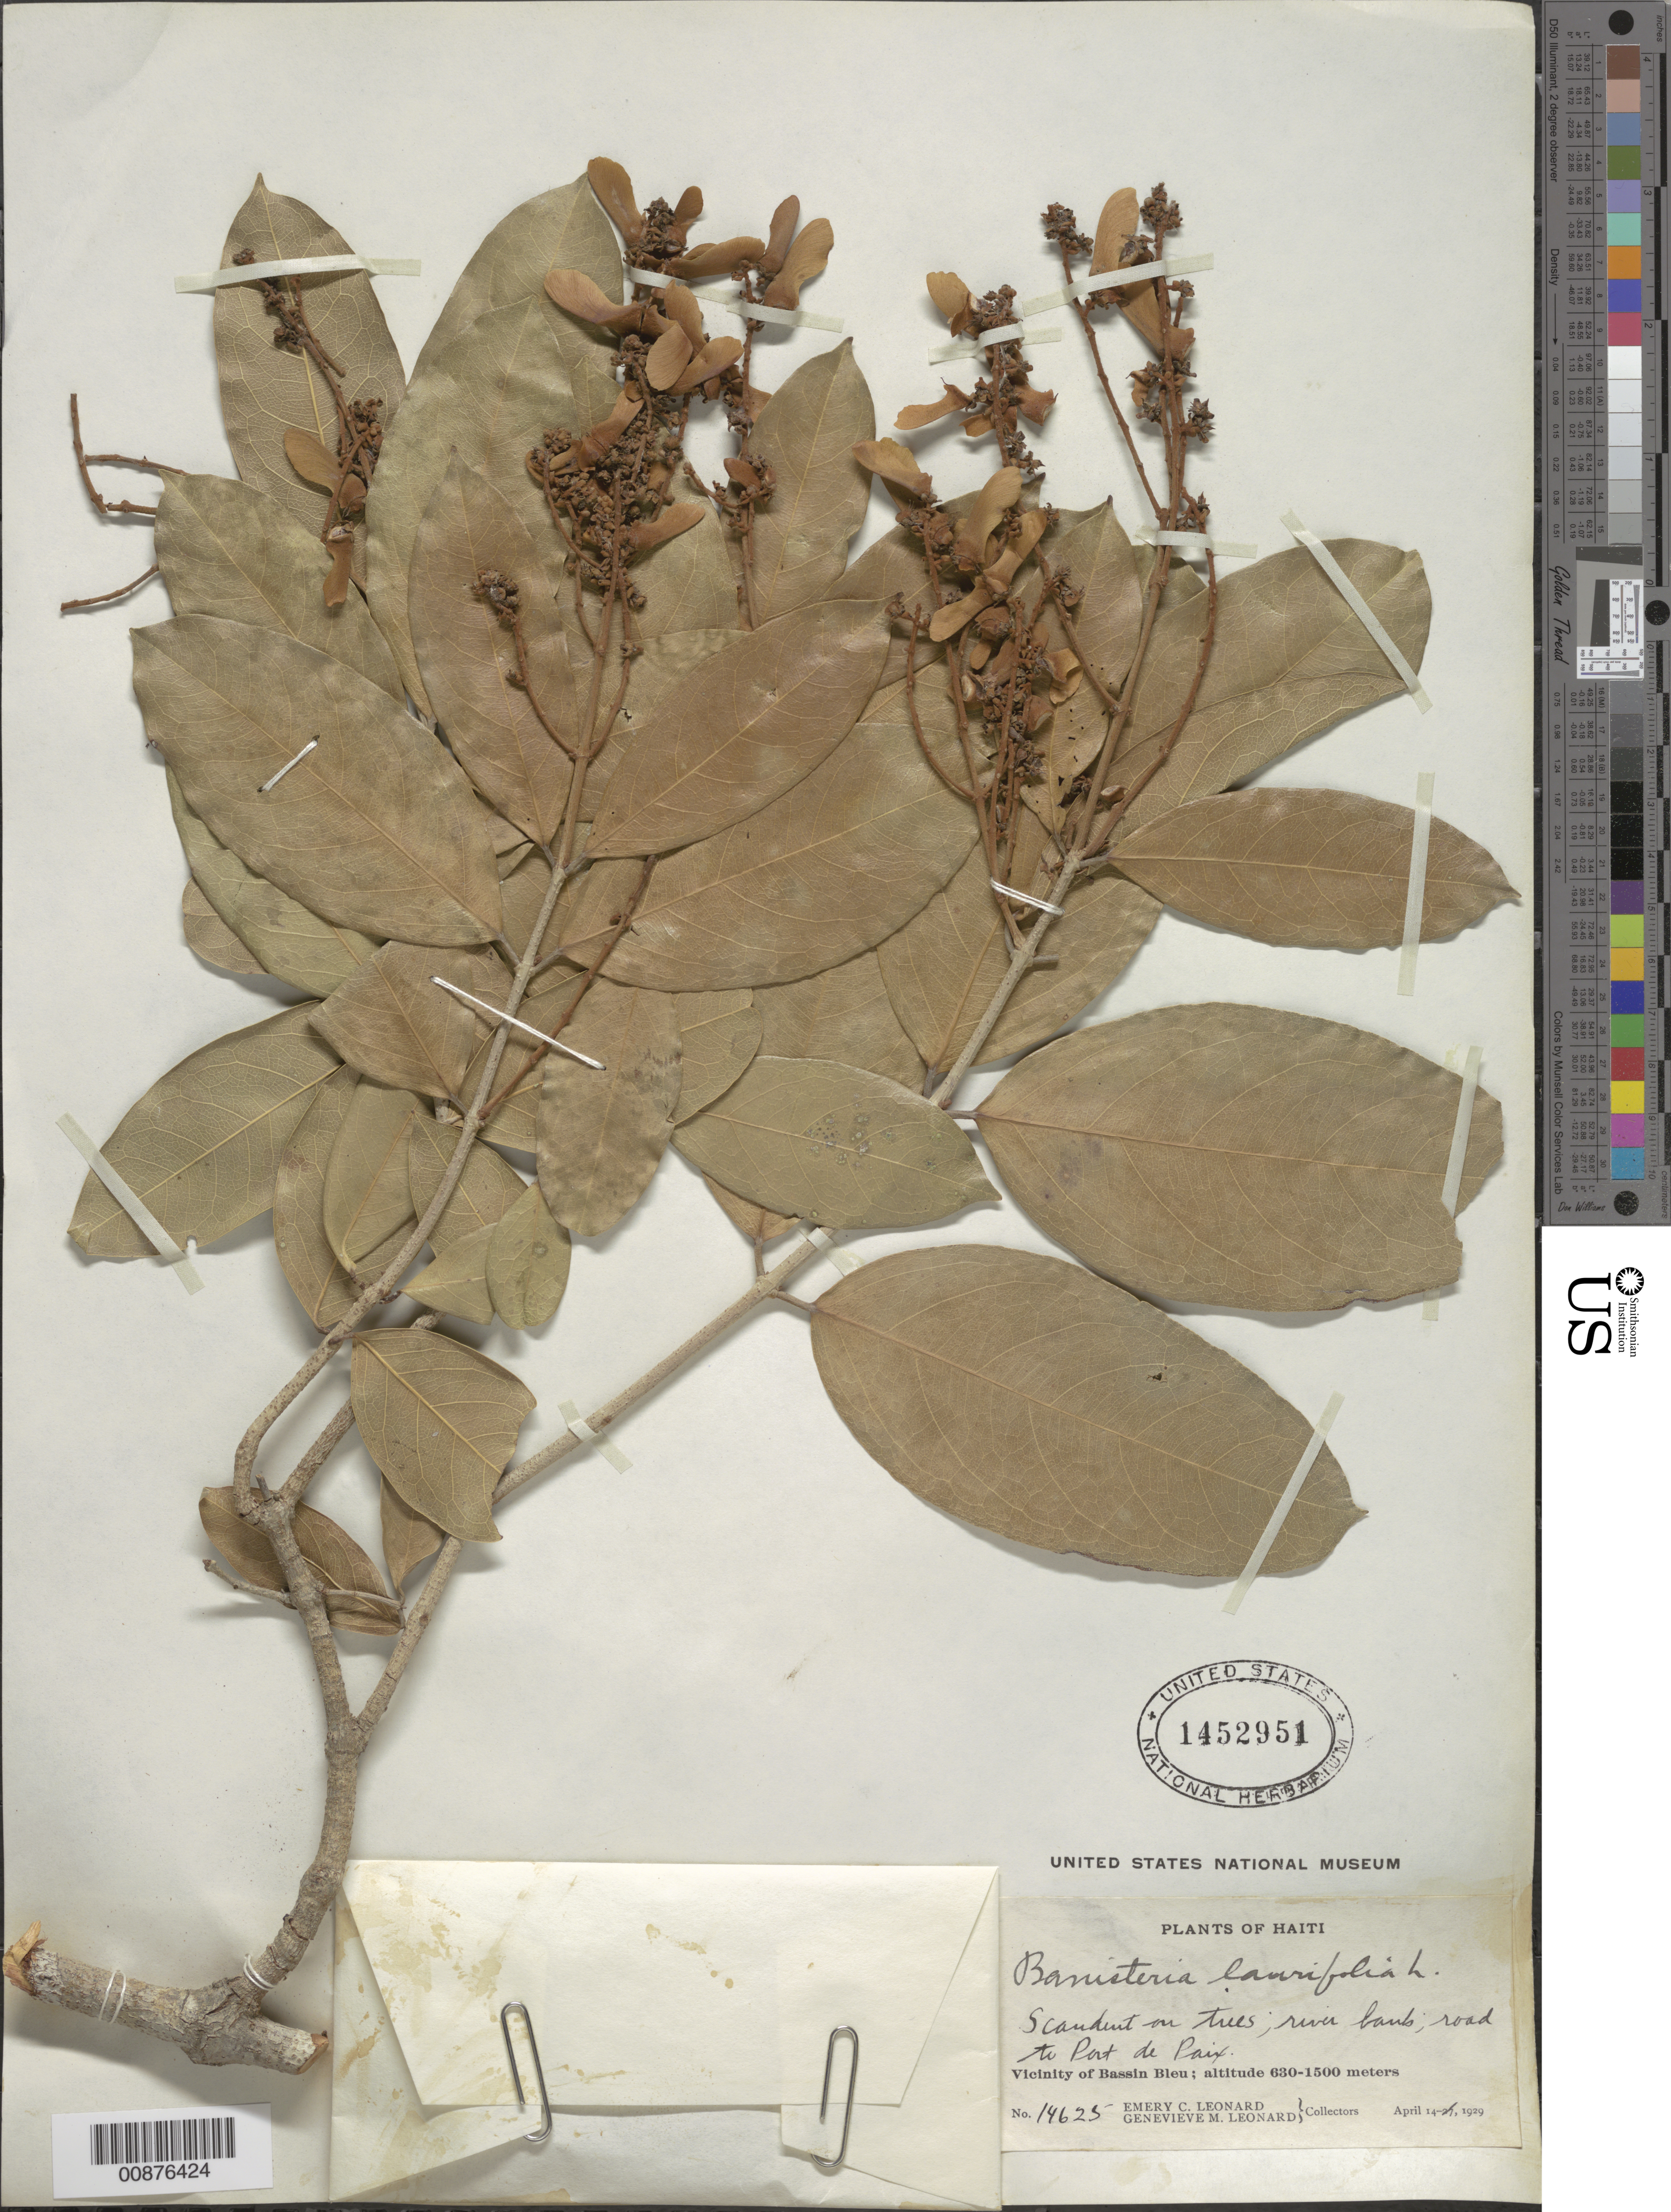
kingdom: Plantae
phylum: Tracheophyta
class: Magnoliopsida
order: Malpighiales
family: Malpighiaceae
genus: Heteropterys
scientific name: Heteropterys laurifolia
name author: (L.) A. Juss.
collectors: E. C. Leonard & G. M. Leonard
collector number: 14625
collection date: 1929-04-14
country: Haiti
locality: Road to Port de Paix. Vicinity of Bassin Bleu.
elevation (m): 630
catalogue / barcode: US 1452951